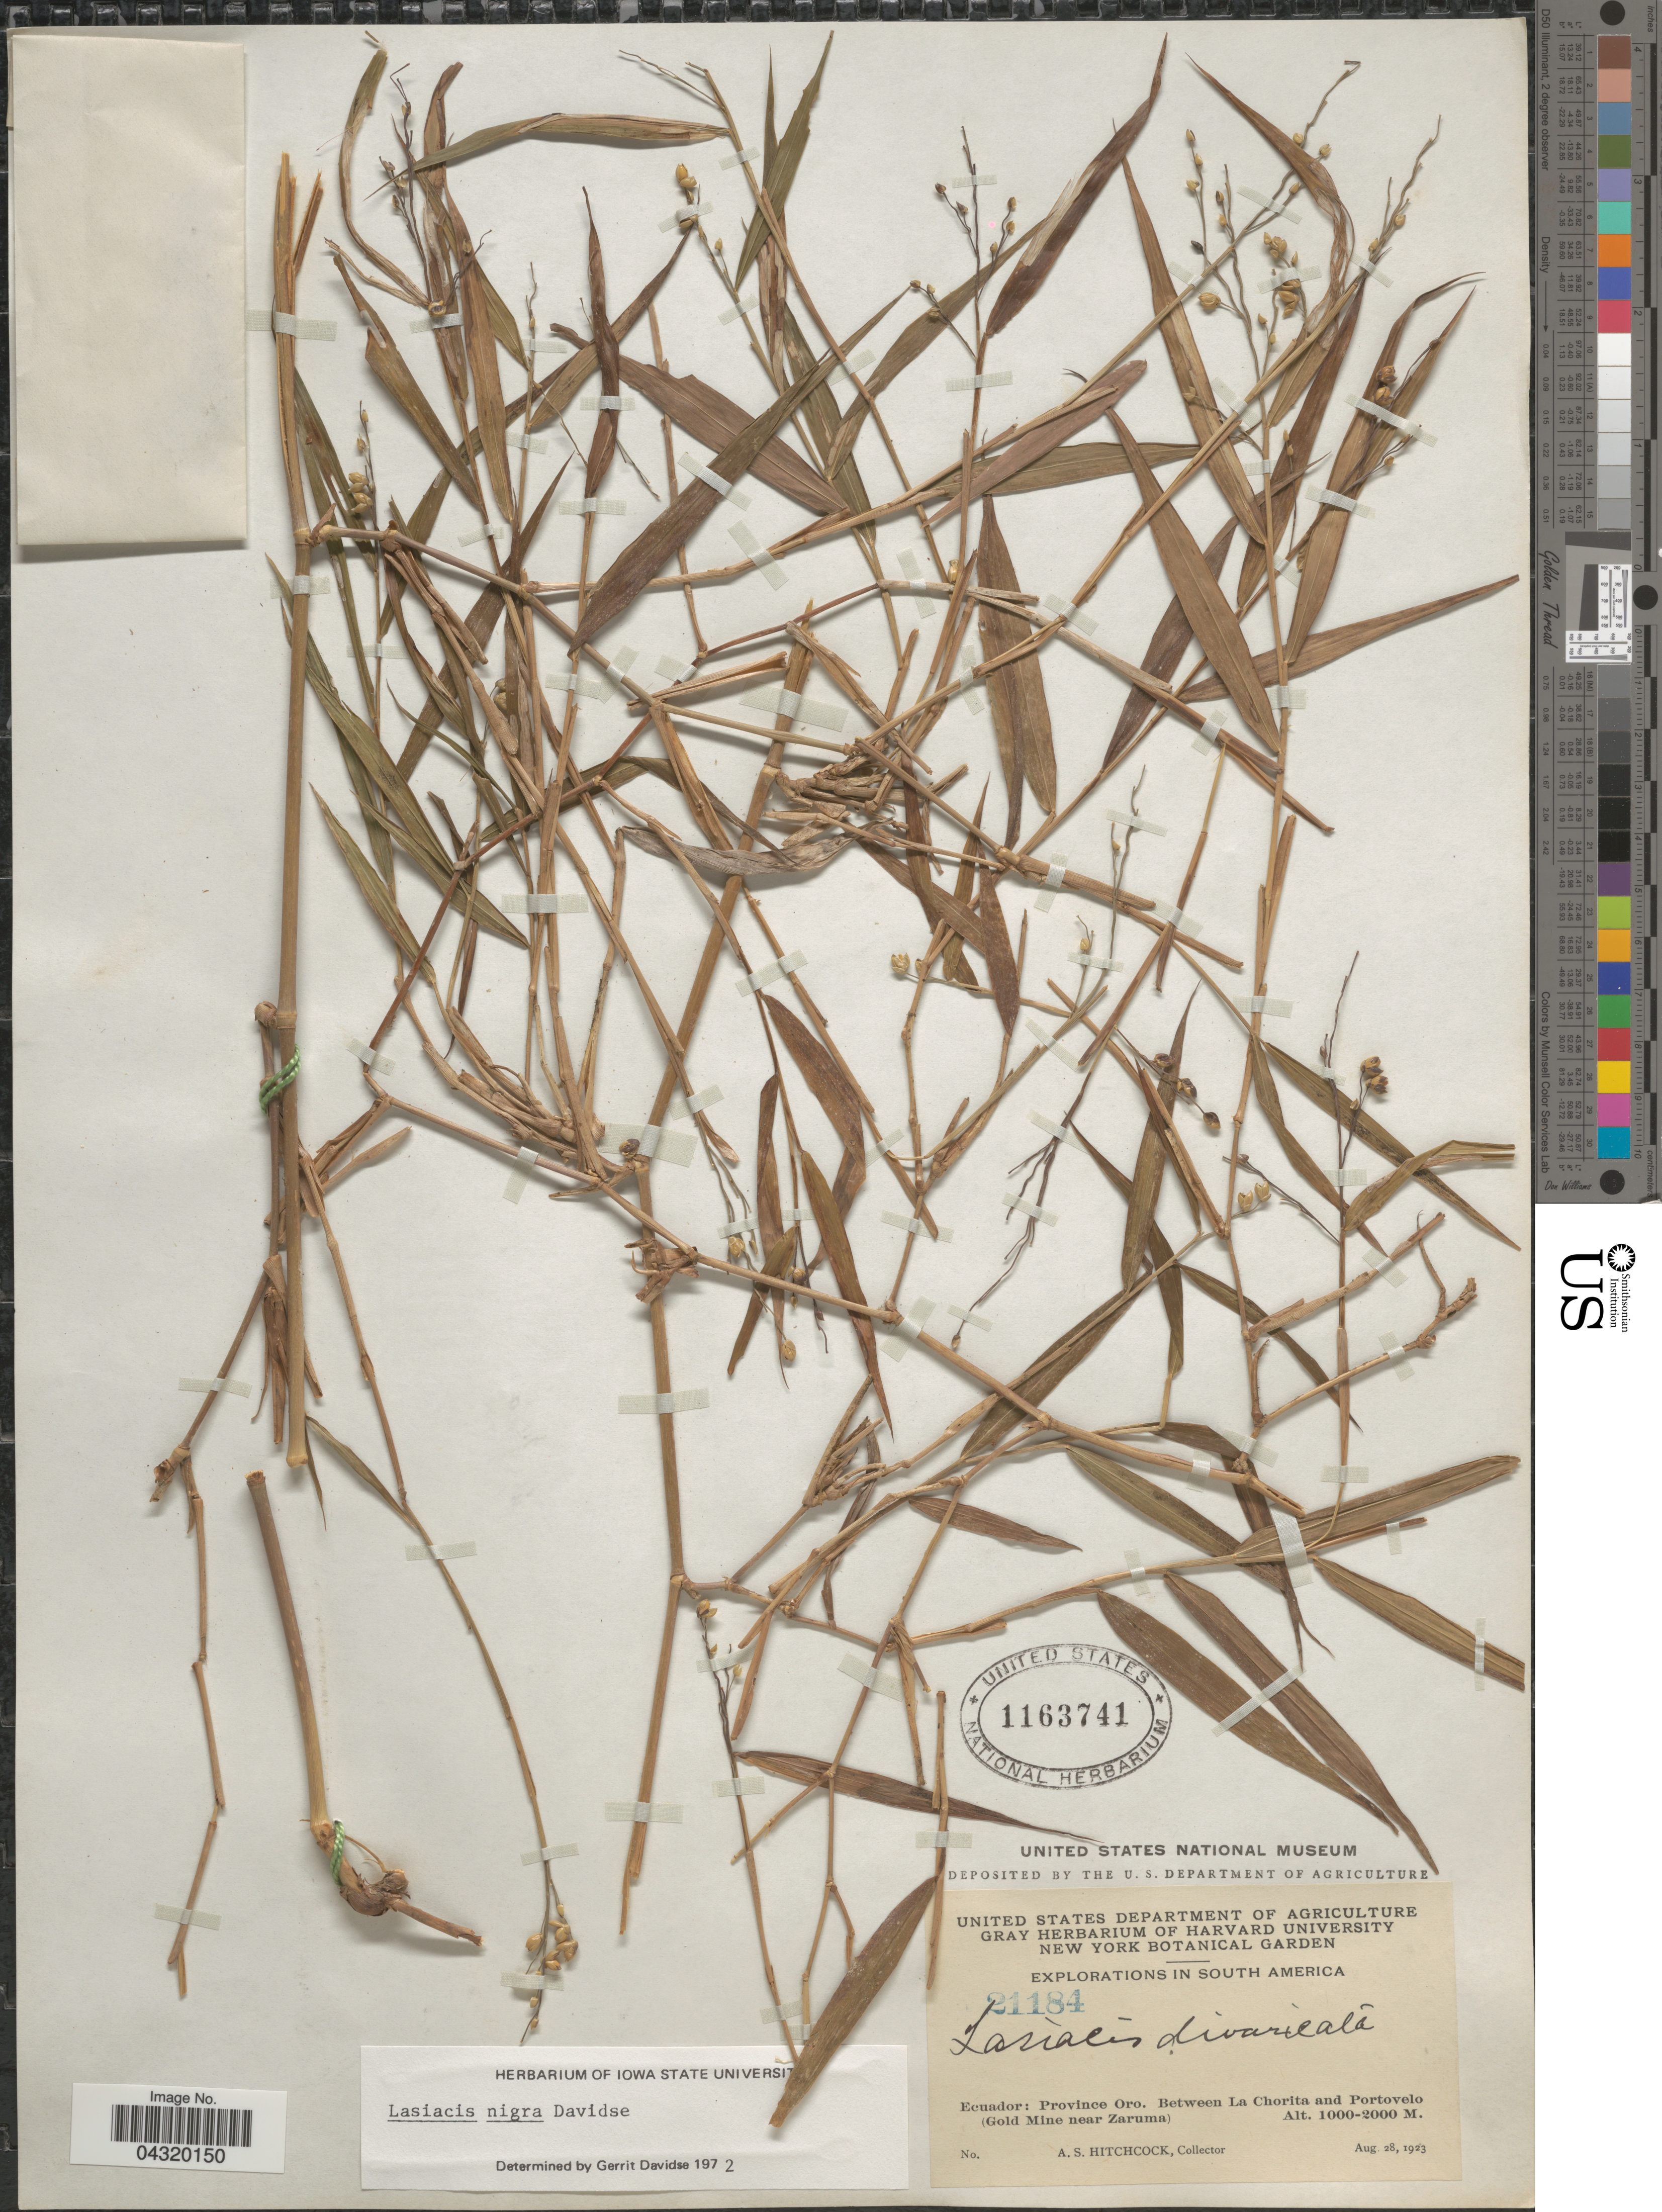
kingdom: Plantae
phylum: Tracheophyta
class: Liliopsida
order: Poales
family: Poaceae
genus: Lasiacis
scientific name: Lasiacis nigra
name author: Davidse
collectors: A. S. Hitchcock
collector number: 21184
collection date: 1923-08-28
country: Ecuador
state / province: El Oro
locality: Explorations in South America. Between La Chorita and Portovelo (Gold Mine near Zaruma).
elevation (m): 1000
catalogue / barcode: US 1163741